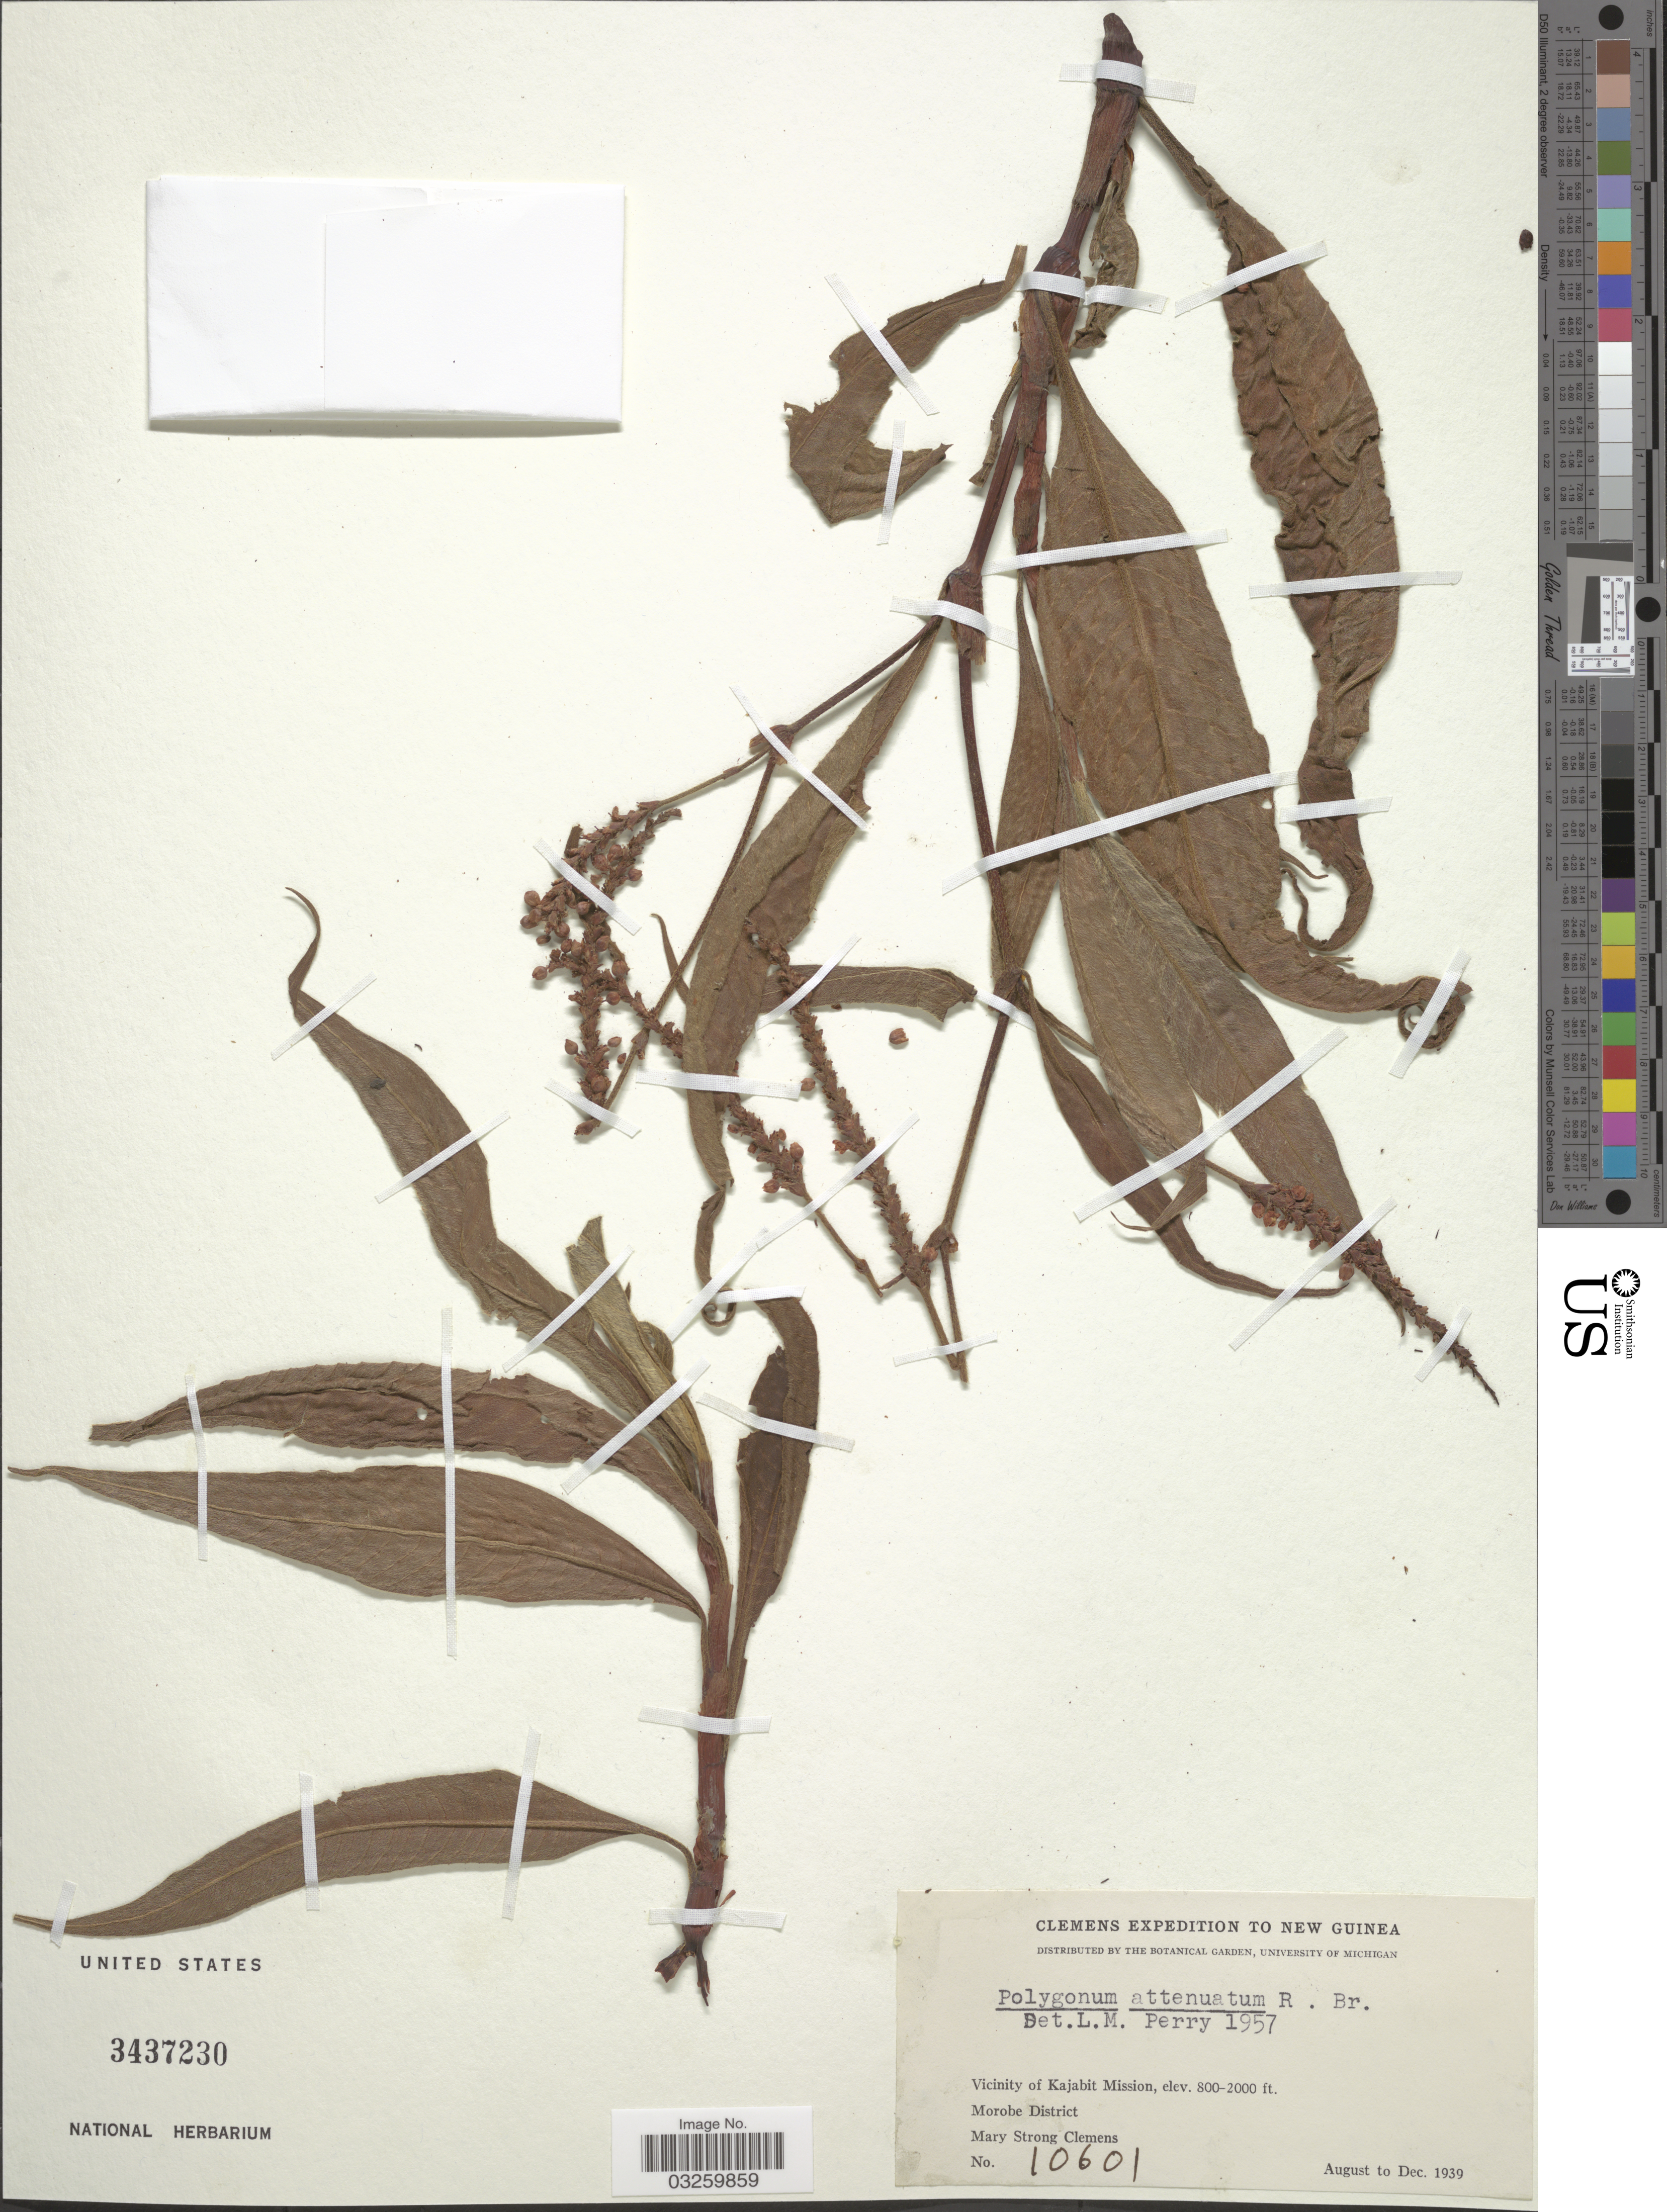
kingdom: Plantae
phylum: Tracheophyta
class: Magnoliopsida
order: Caryophyllales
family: Polygonaceae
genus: Persicaria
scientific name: Persicaria attenuata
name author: (R. Br.) Soják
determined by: Wagner, W. L., (BOT), Smithsonian Institution - National Museum of Natural History (UNITED STATES)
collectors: M. S. Clemens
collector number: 10601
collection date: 1939-08/1939-12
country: Papua New Guinea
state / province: Morobe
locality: New Guinea. Vicinity of Kajabit Mission. Morobe District.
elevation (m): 244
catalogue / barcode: US 3437230